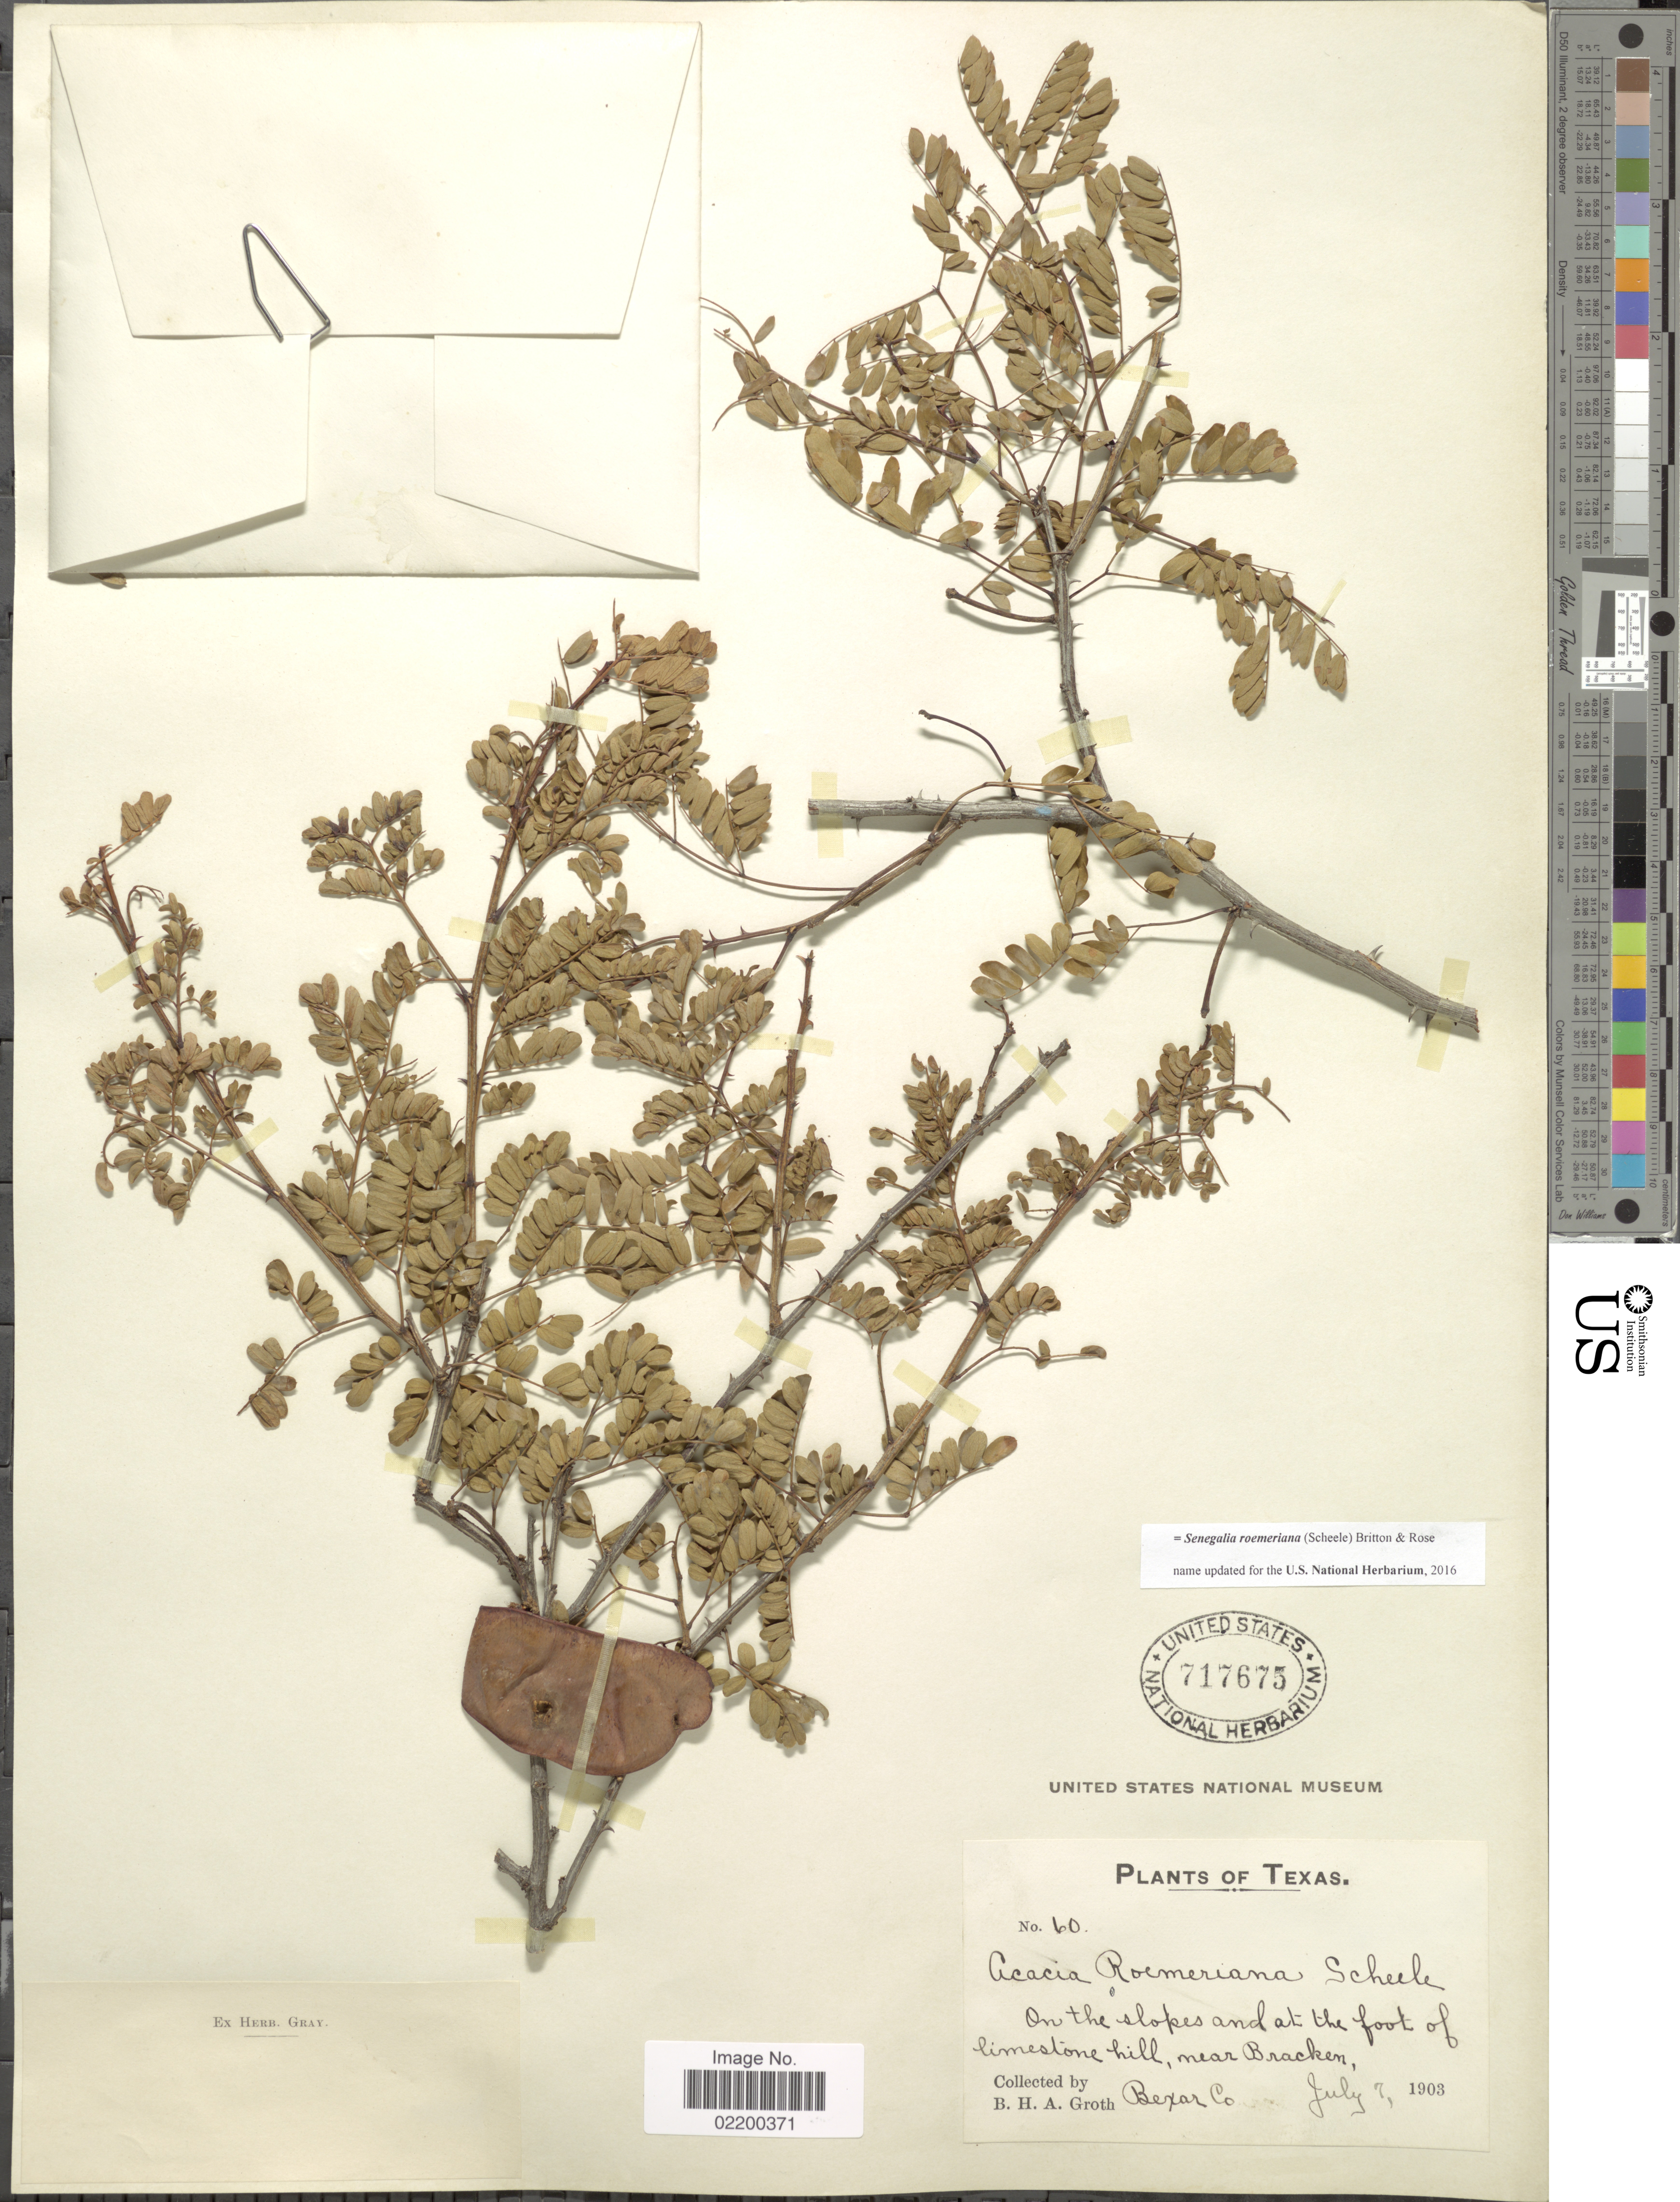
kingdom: Plantae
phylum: Tracheophyta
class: Magnoliopsida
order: Fabales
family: Fabaceae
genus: Senegalia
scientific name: Senegalia roemeriana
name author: (Scheele) Britton & Rose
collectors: B. Groth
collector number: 60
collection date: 1903-07-07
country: United States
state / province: Texas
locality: On the slopes and at the foot of limestone hill, near Bracken, Bexar Co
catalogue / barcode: US 717675